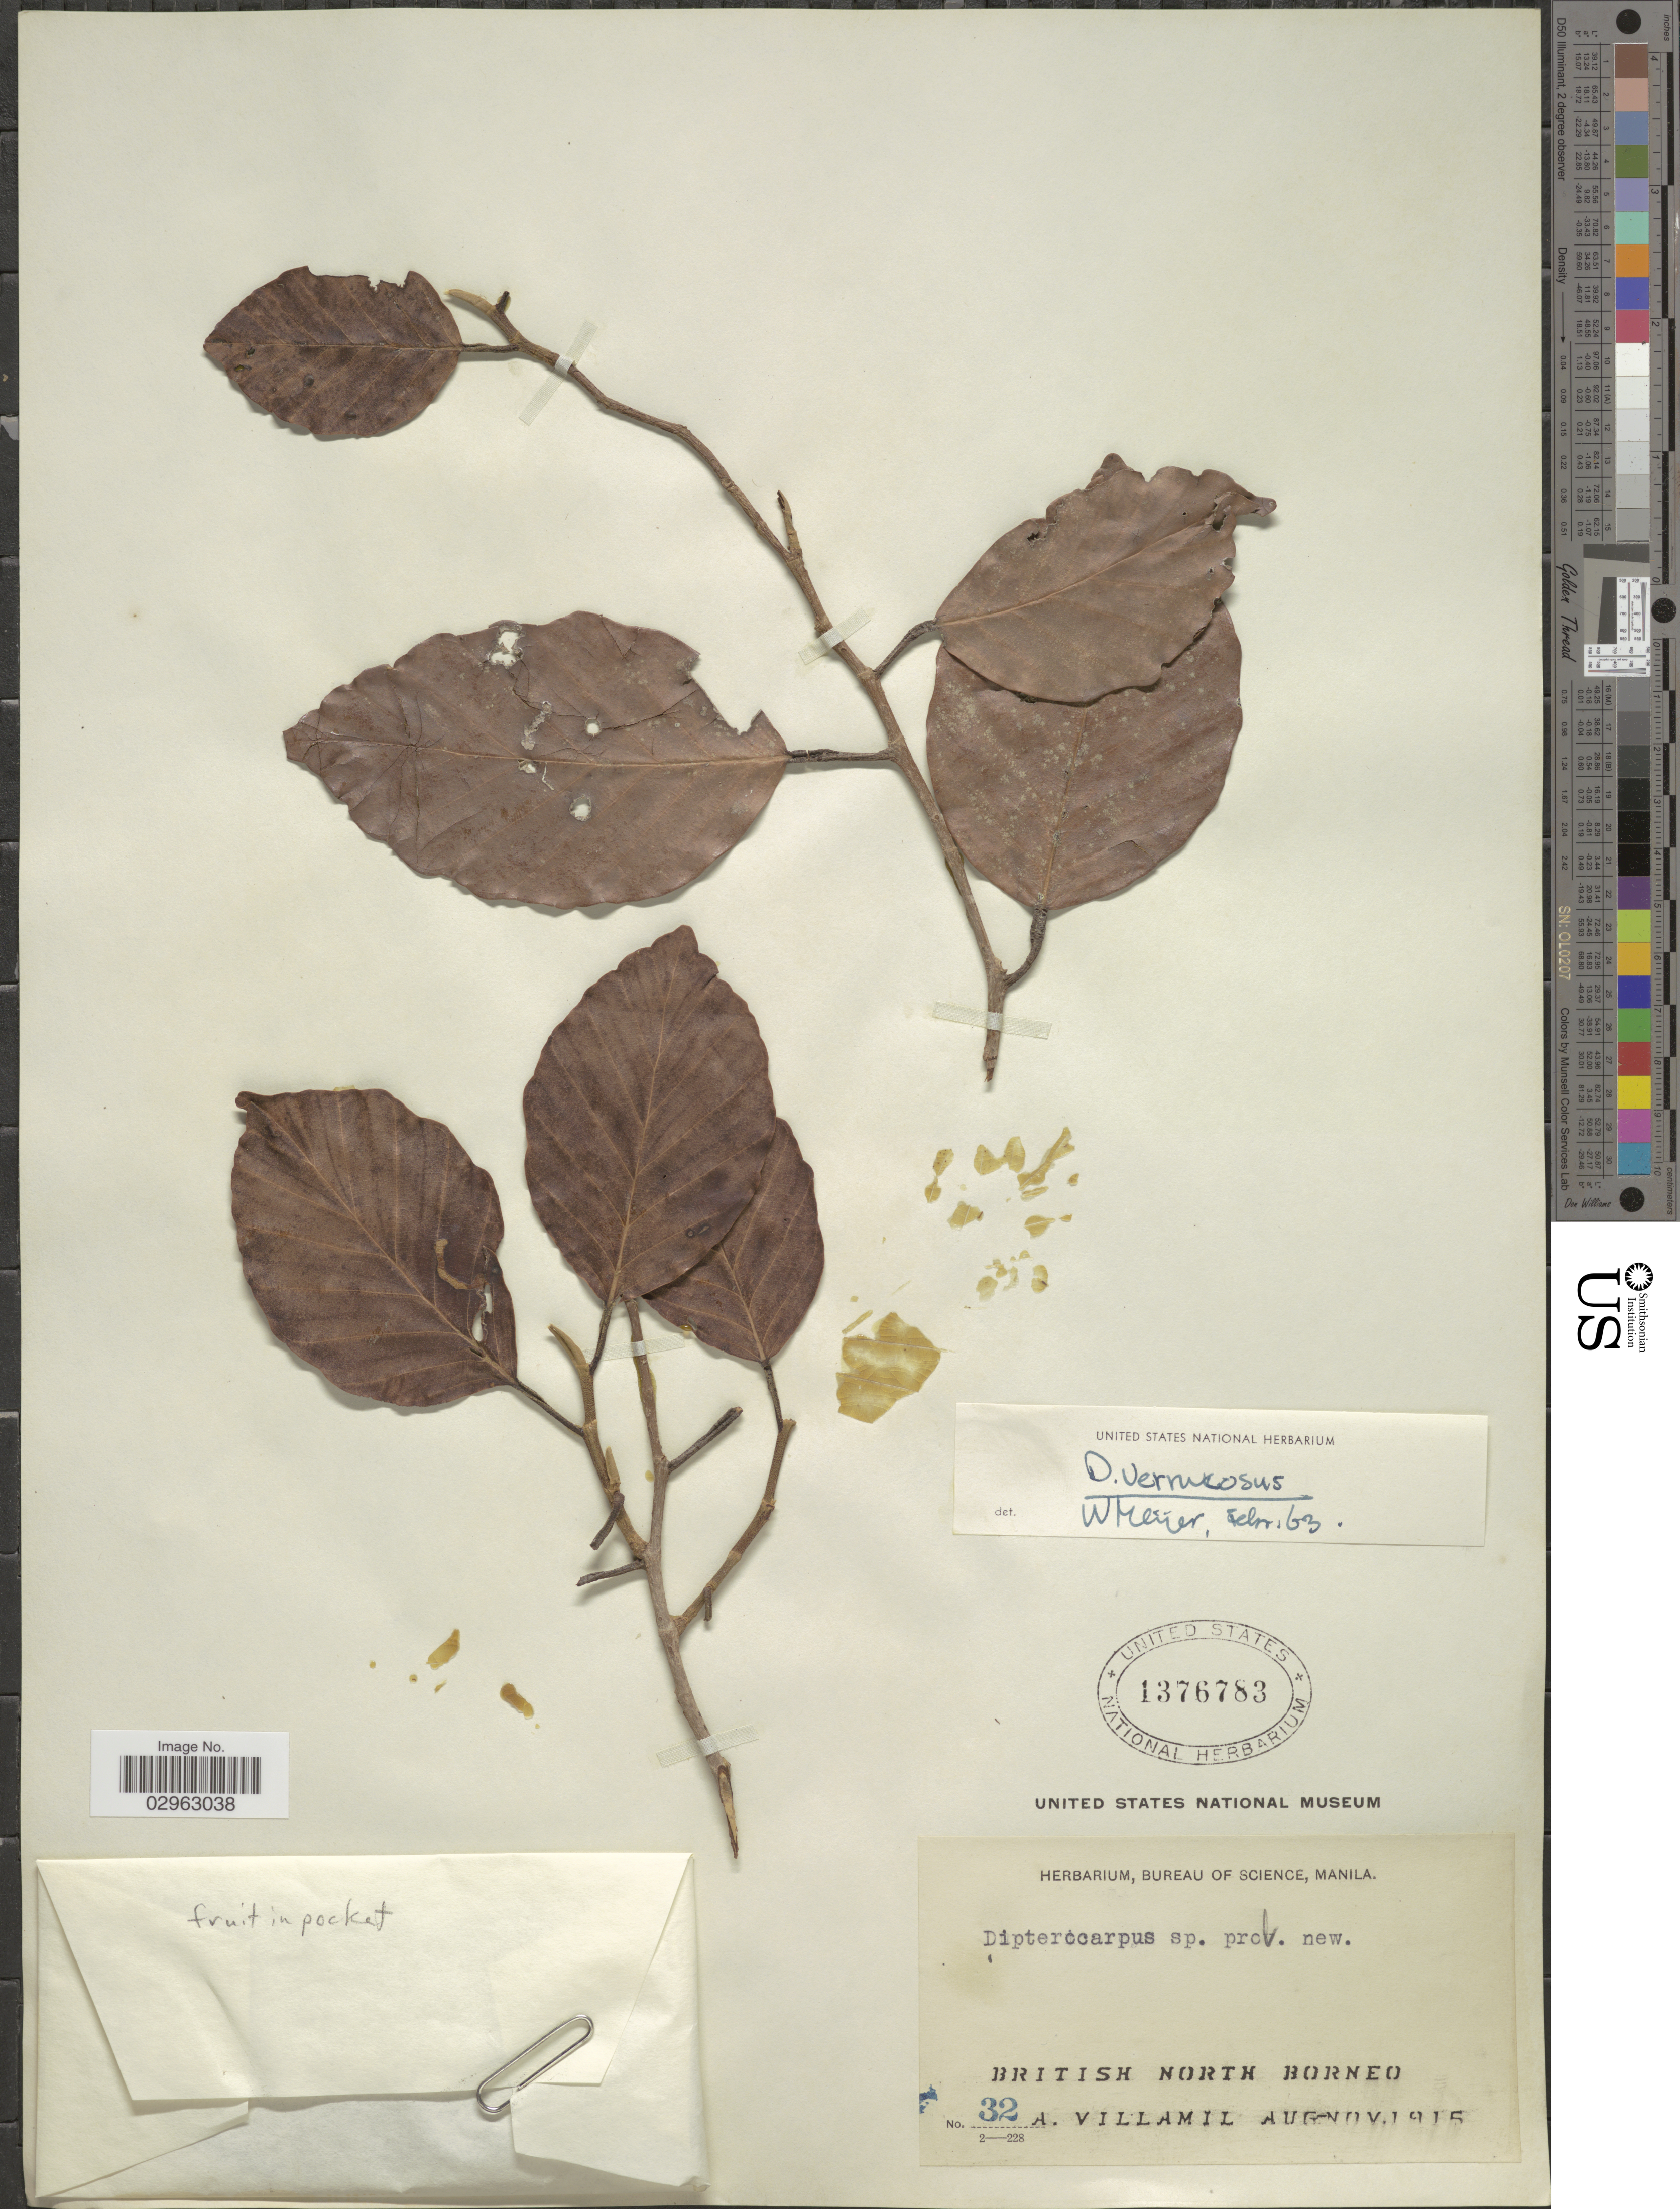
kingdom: Plantae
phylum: Tracheophyta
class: Magnoliopsida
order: Malvales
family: Dipterocarpaceae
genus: Dipterocarpus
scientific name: Dipterocarpus verrucosus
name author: Foxw. ex Slooten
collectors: A. Villamil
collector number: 32A.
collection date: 1915-08/1915-11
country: Malaysia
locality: British North Borneo.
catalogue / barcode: US 1376783